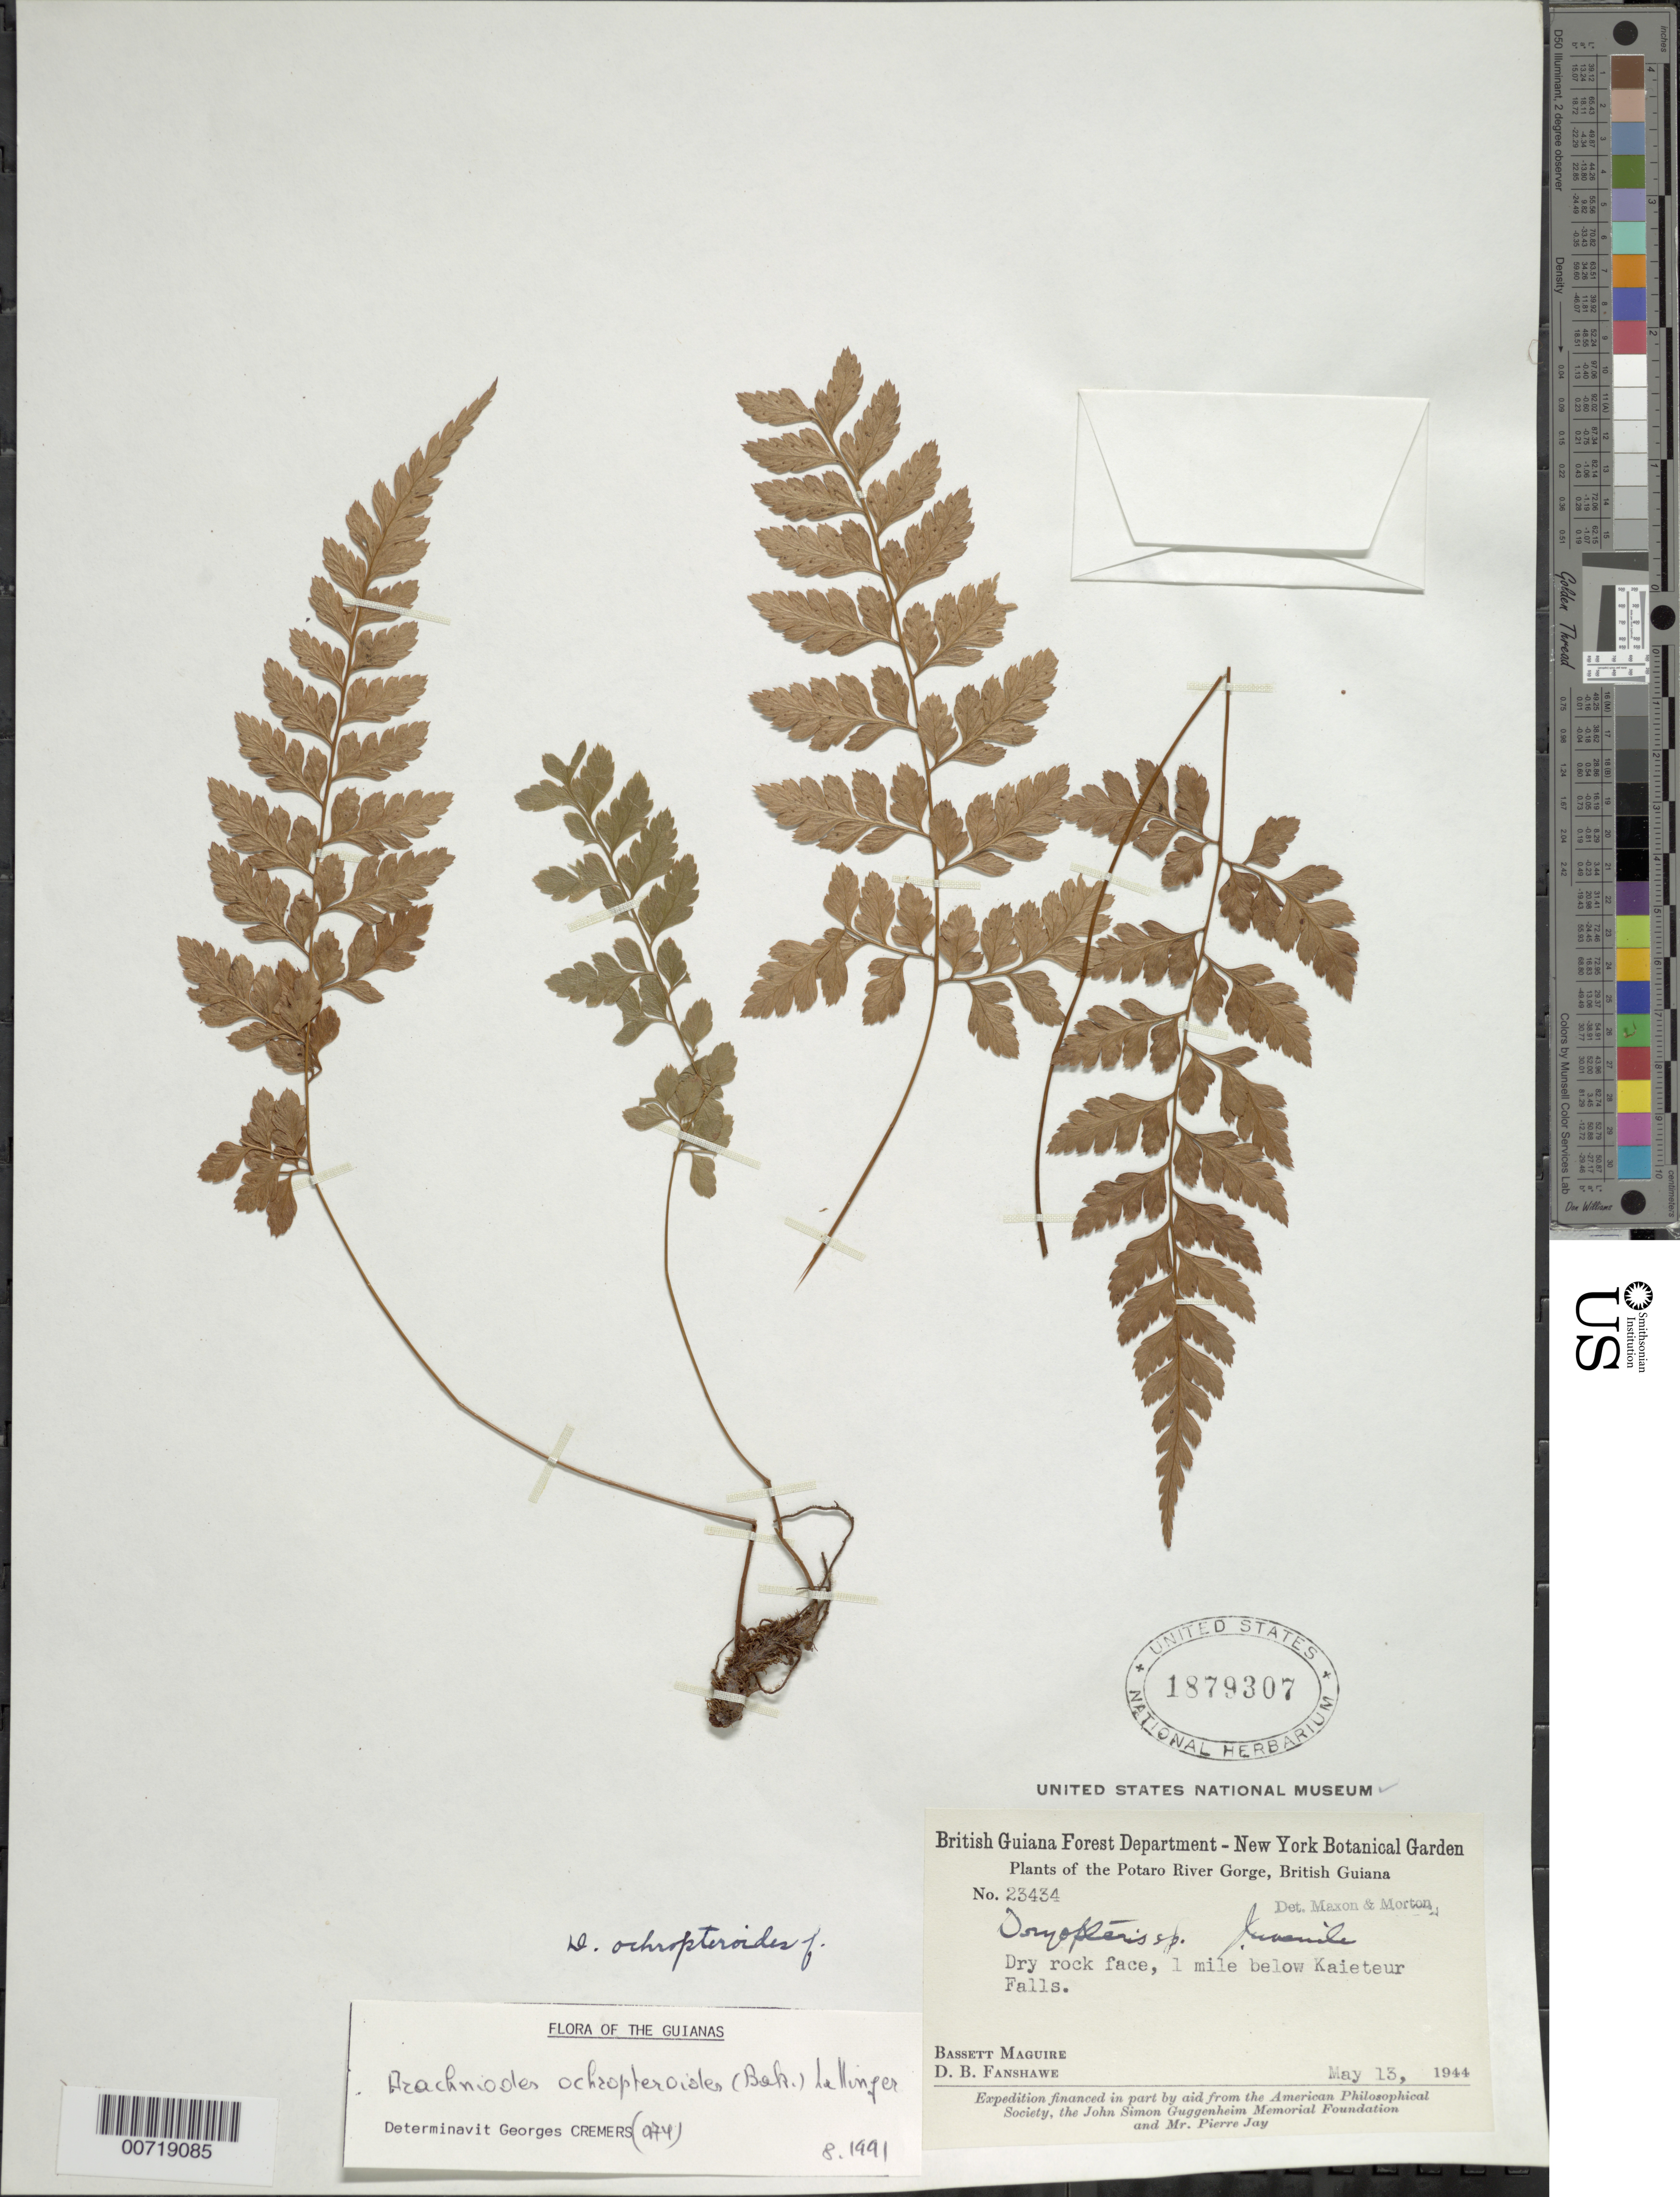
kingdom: Plantae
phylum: Tracheophyta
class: Polypodiopsida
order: Polypodiales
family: Dryopteridaceae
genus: Arachniodes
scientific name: Arachniodes ochropteroides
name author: (Baker) C. Chr.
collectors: B. Maguire & D. B. Fanshawe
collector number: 23434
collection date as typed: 13-May-44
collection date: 1944-05-13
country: Guyana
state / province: Potaro-Siparuni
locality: Potaro River Gorge, 1 mile below Kaieteur Falls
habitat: Dry rock face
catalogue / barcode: US 1879307